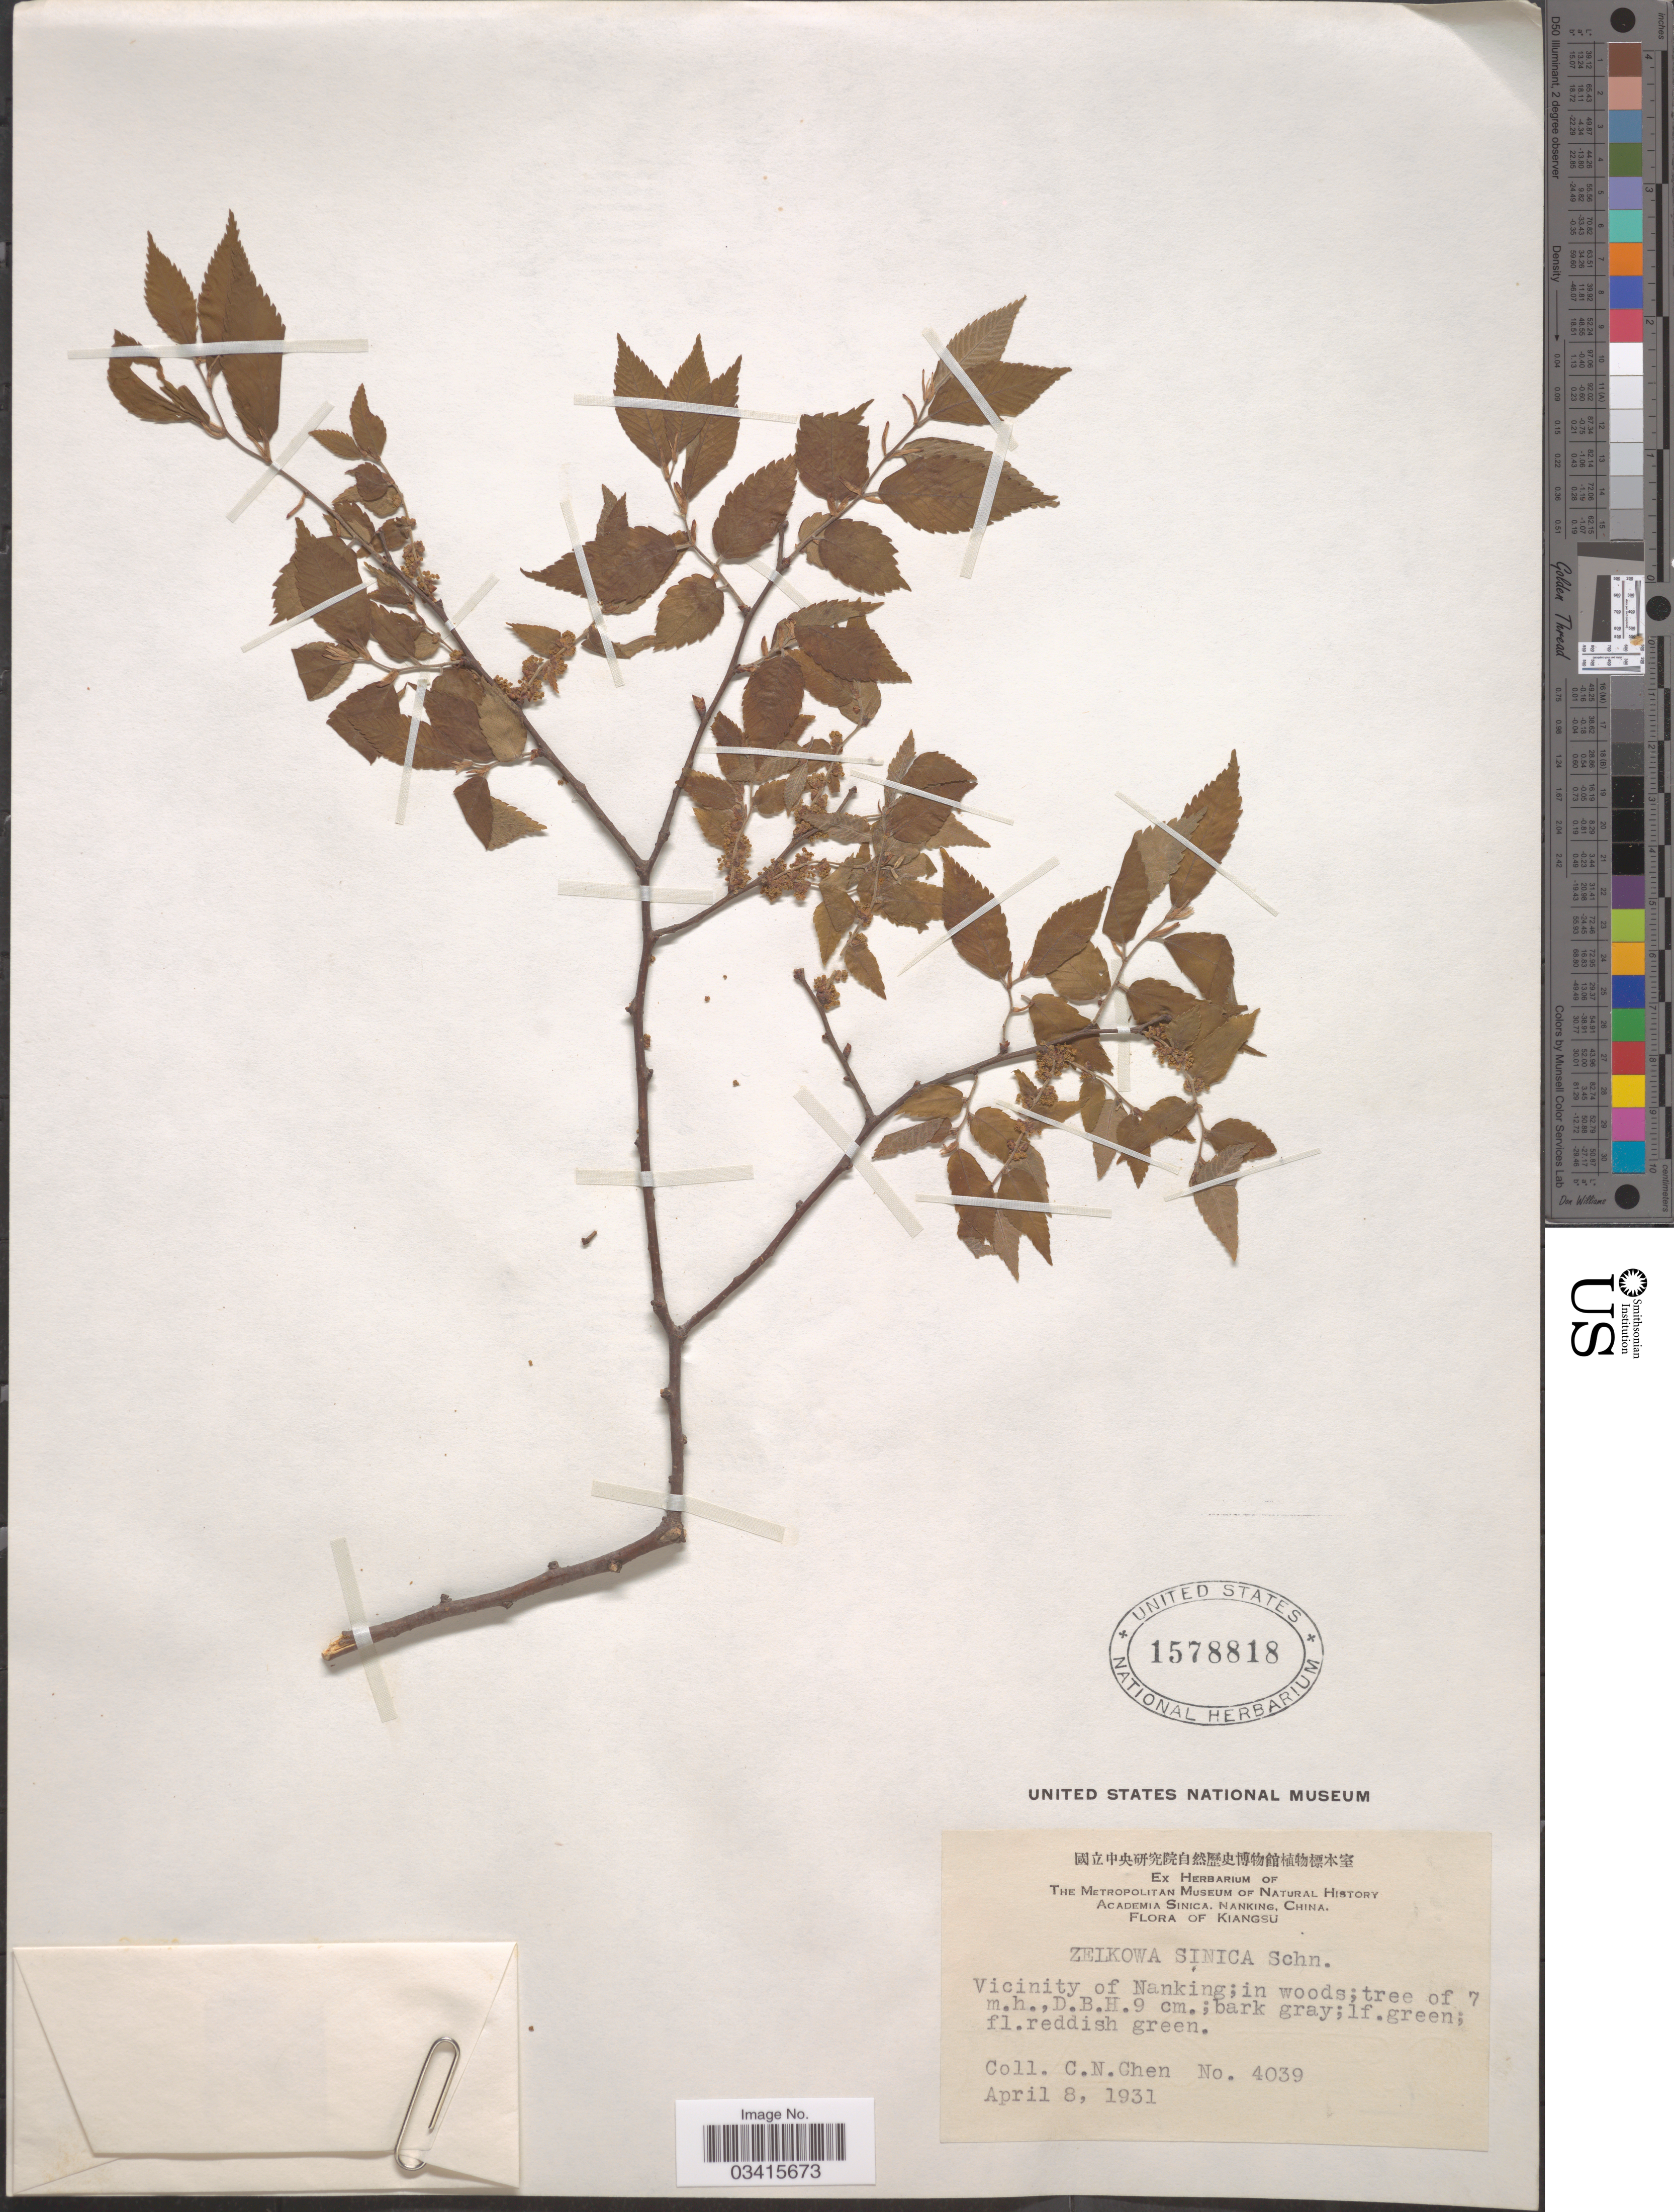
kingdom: Plantae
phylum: Tracheophyta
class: Magnoliopsida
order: Rosales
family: Ulmaceae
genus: Zelkova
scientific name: Zelkova sinica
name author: C.K. Schneid. in Sarg.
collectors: C. Chen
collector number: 4039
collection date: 1931-04-08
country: China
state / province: Jiangsu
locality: Kiangsu. Vicinity of Nanking.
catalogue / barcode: US 1578818